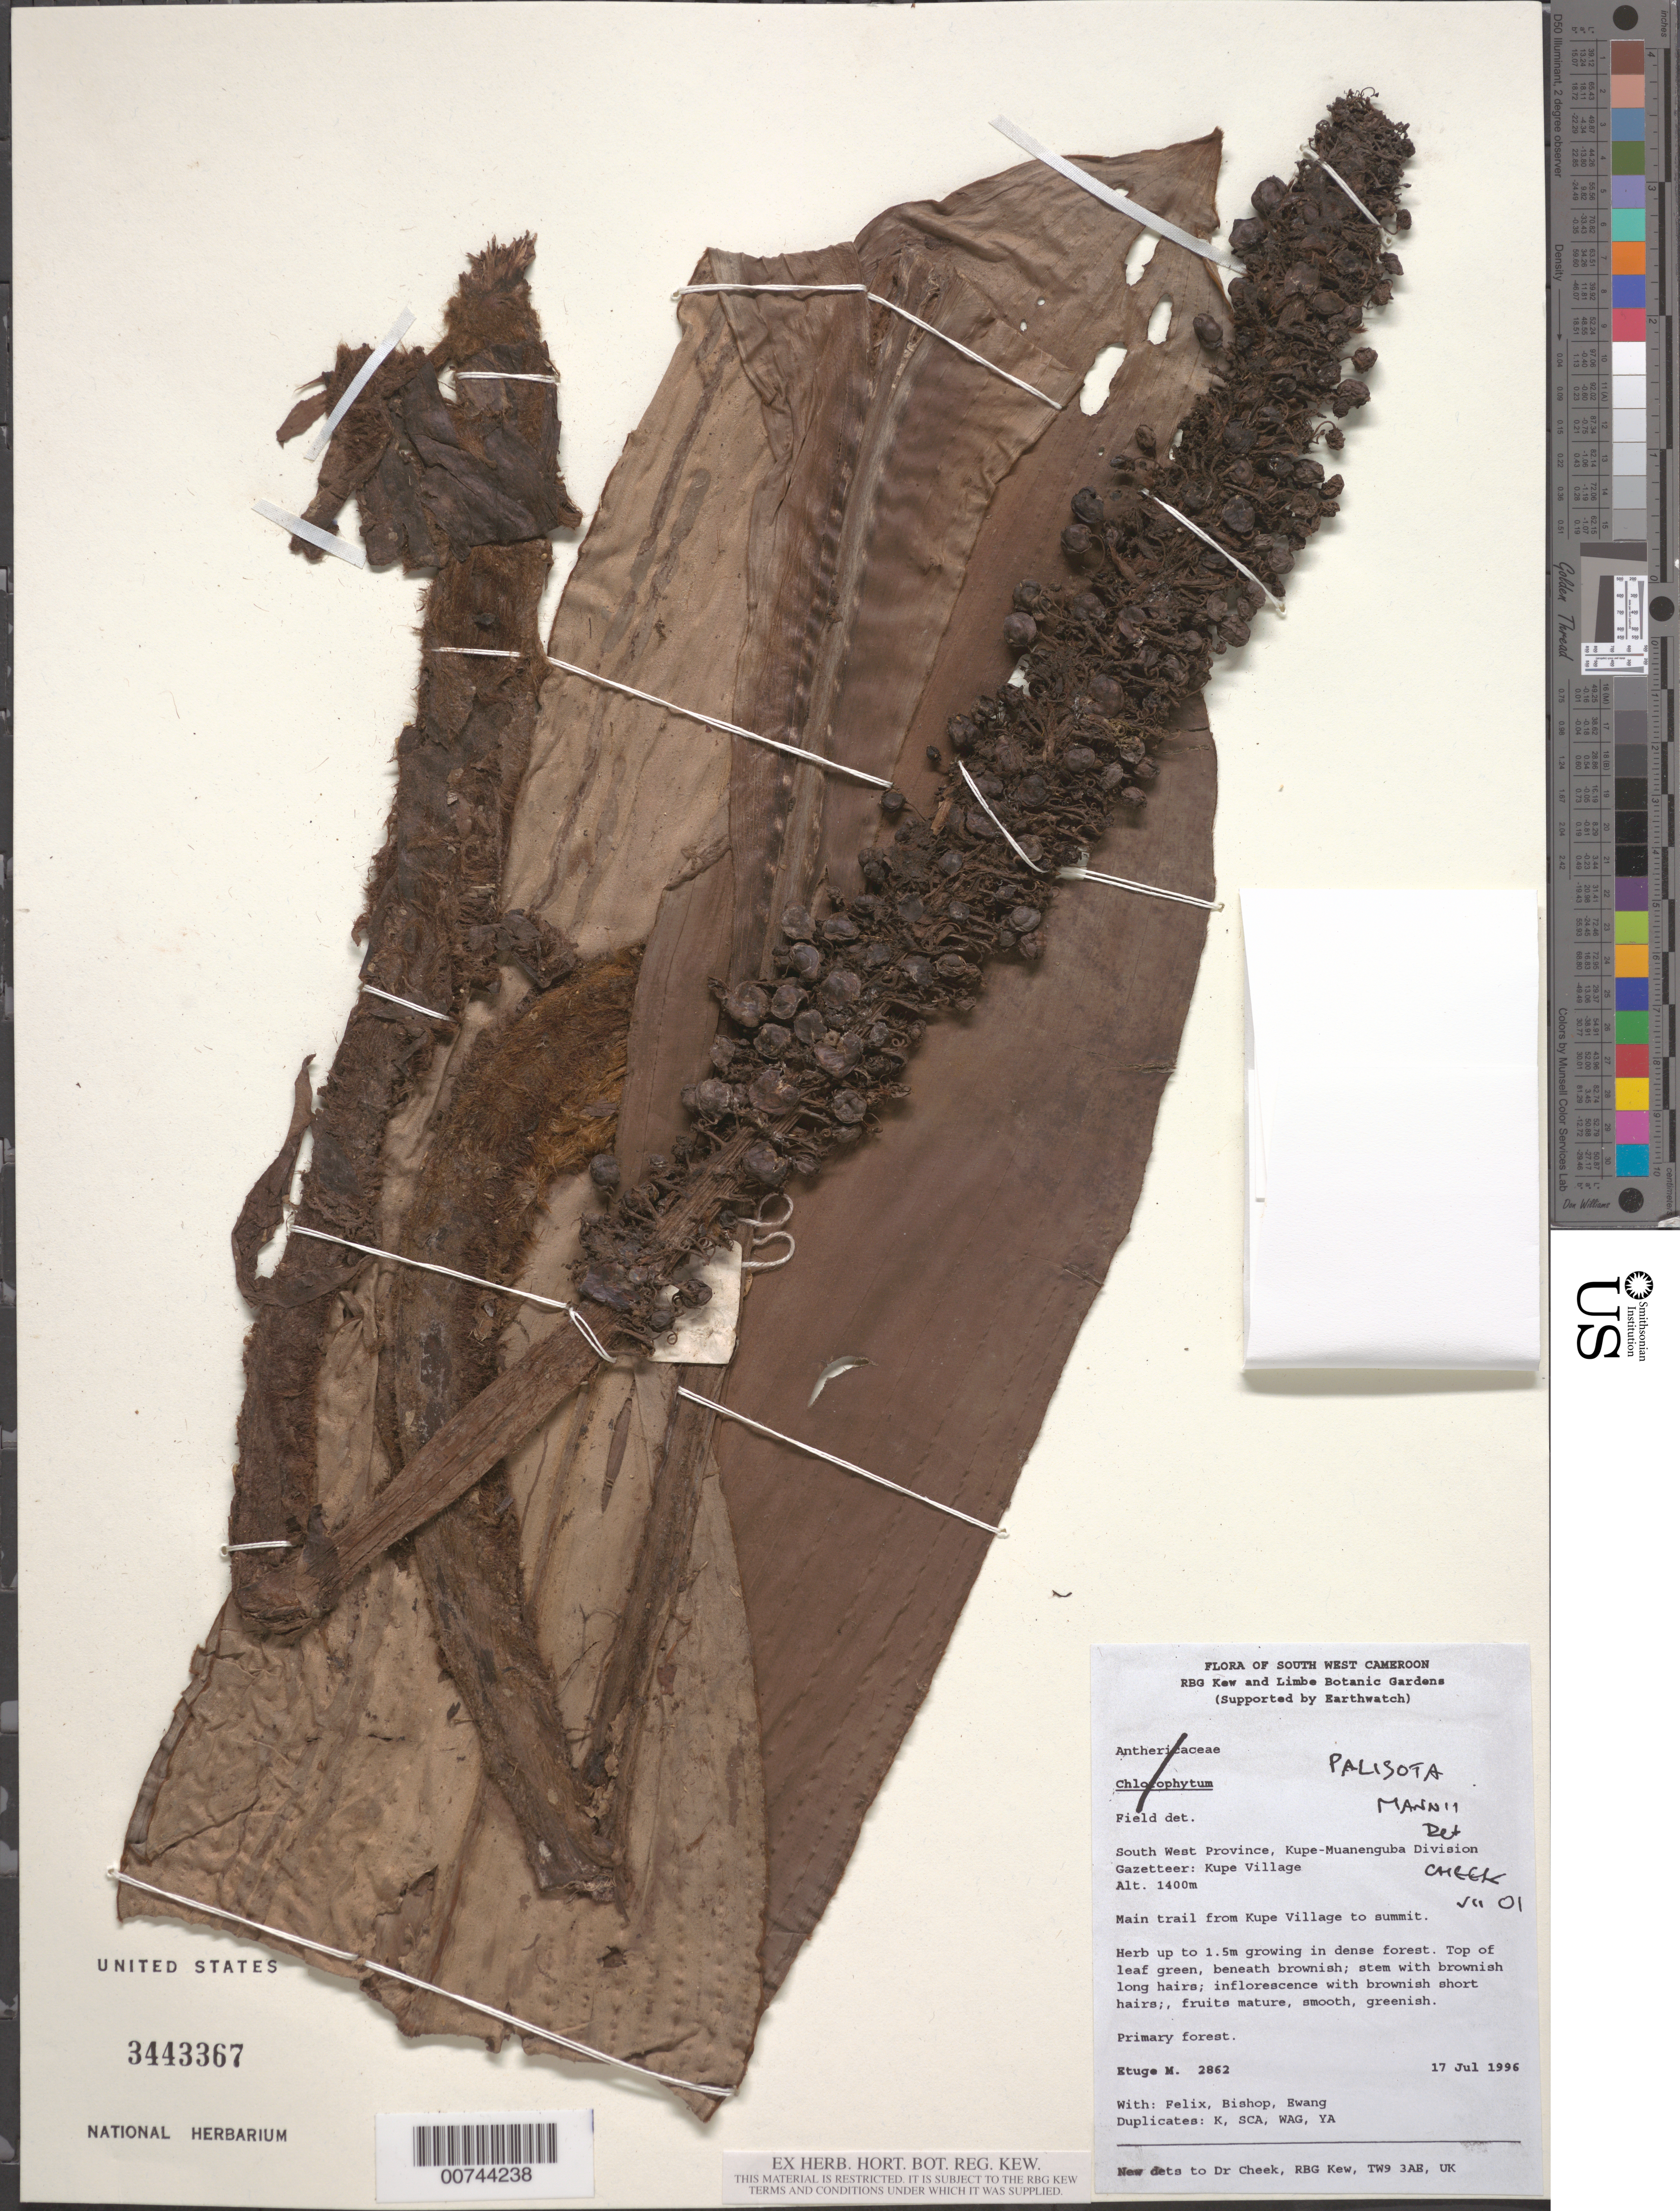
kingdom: Plantae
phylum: Tracheophyta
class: Liliopsida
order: Commelinales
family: Commelinaceae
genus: Palisota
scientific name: Palisota mannii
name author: C.B. Clarke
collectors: M. Etuge, -. Felix, -- Bishop & -. Ewang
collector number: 2862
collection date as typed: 17 Jul 1996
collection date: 1996-07-17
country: Cameroon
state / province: Sud-Ouest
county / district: Kupe-Muanenguba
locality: Kupe Village, main trail to Mount Kupe, Muanezum trail.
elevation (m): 1400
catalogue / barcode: US 3443367